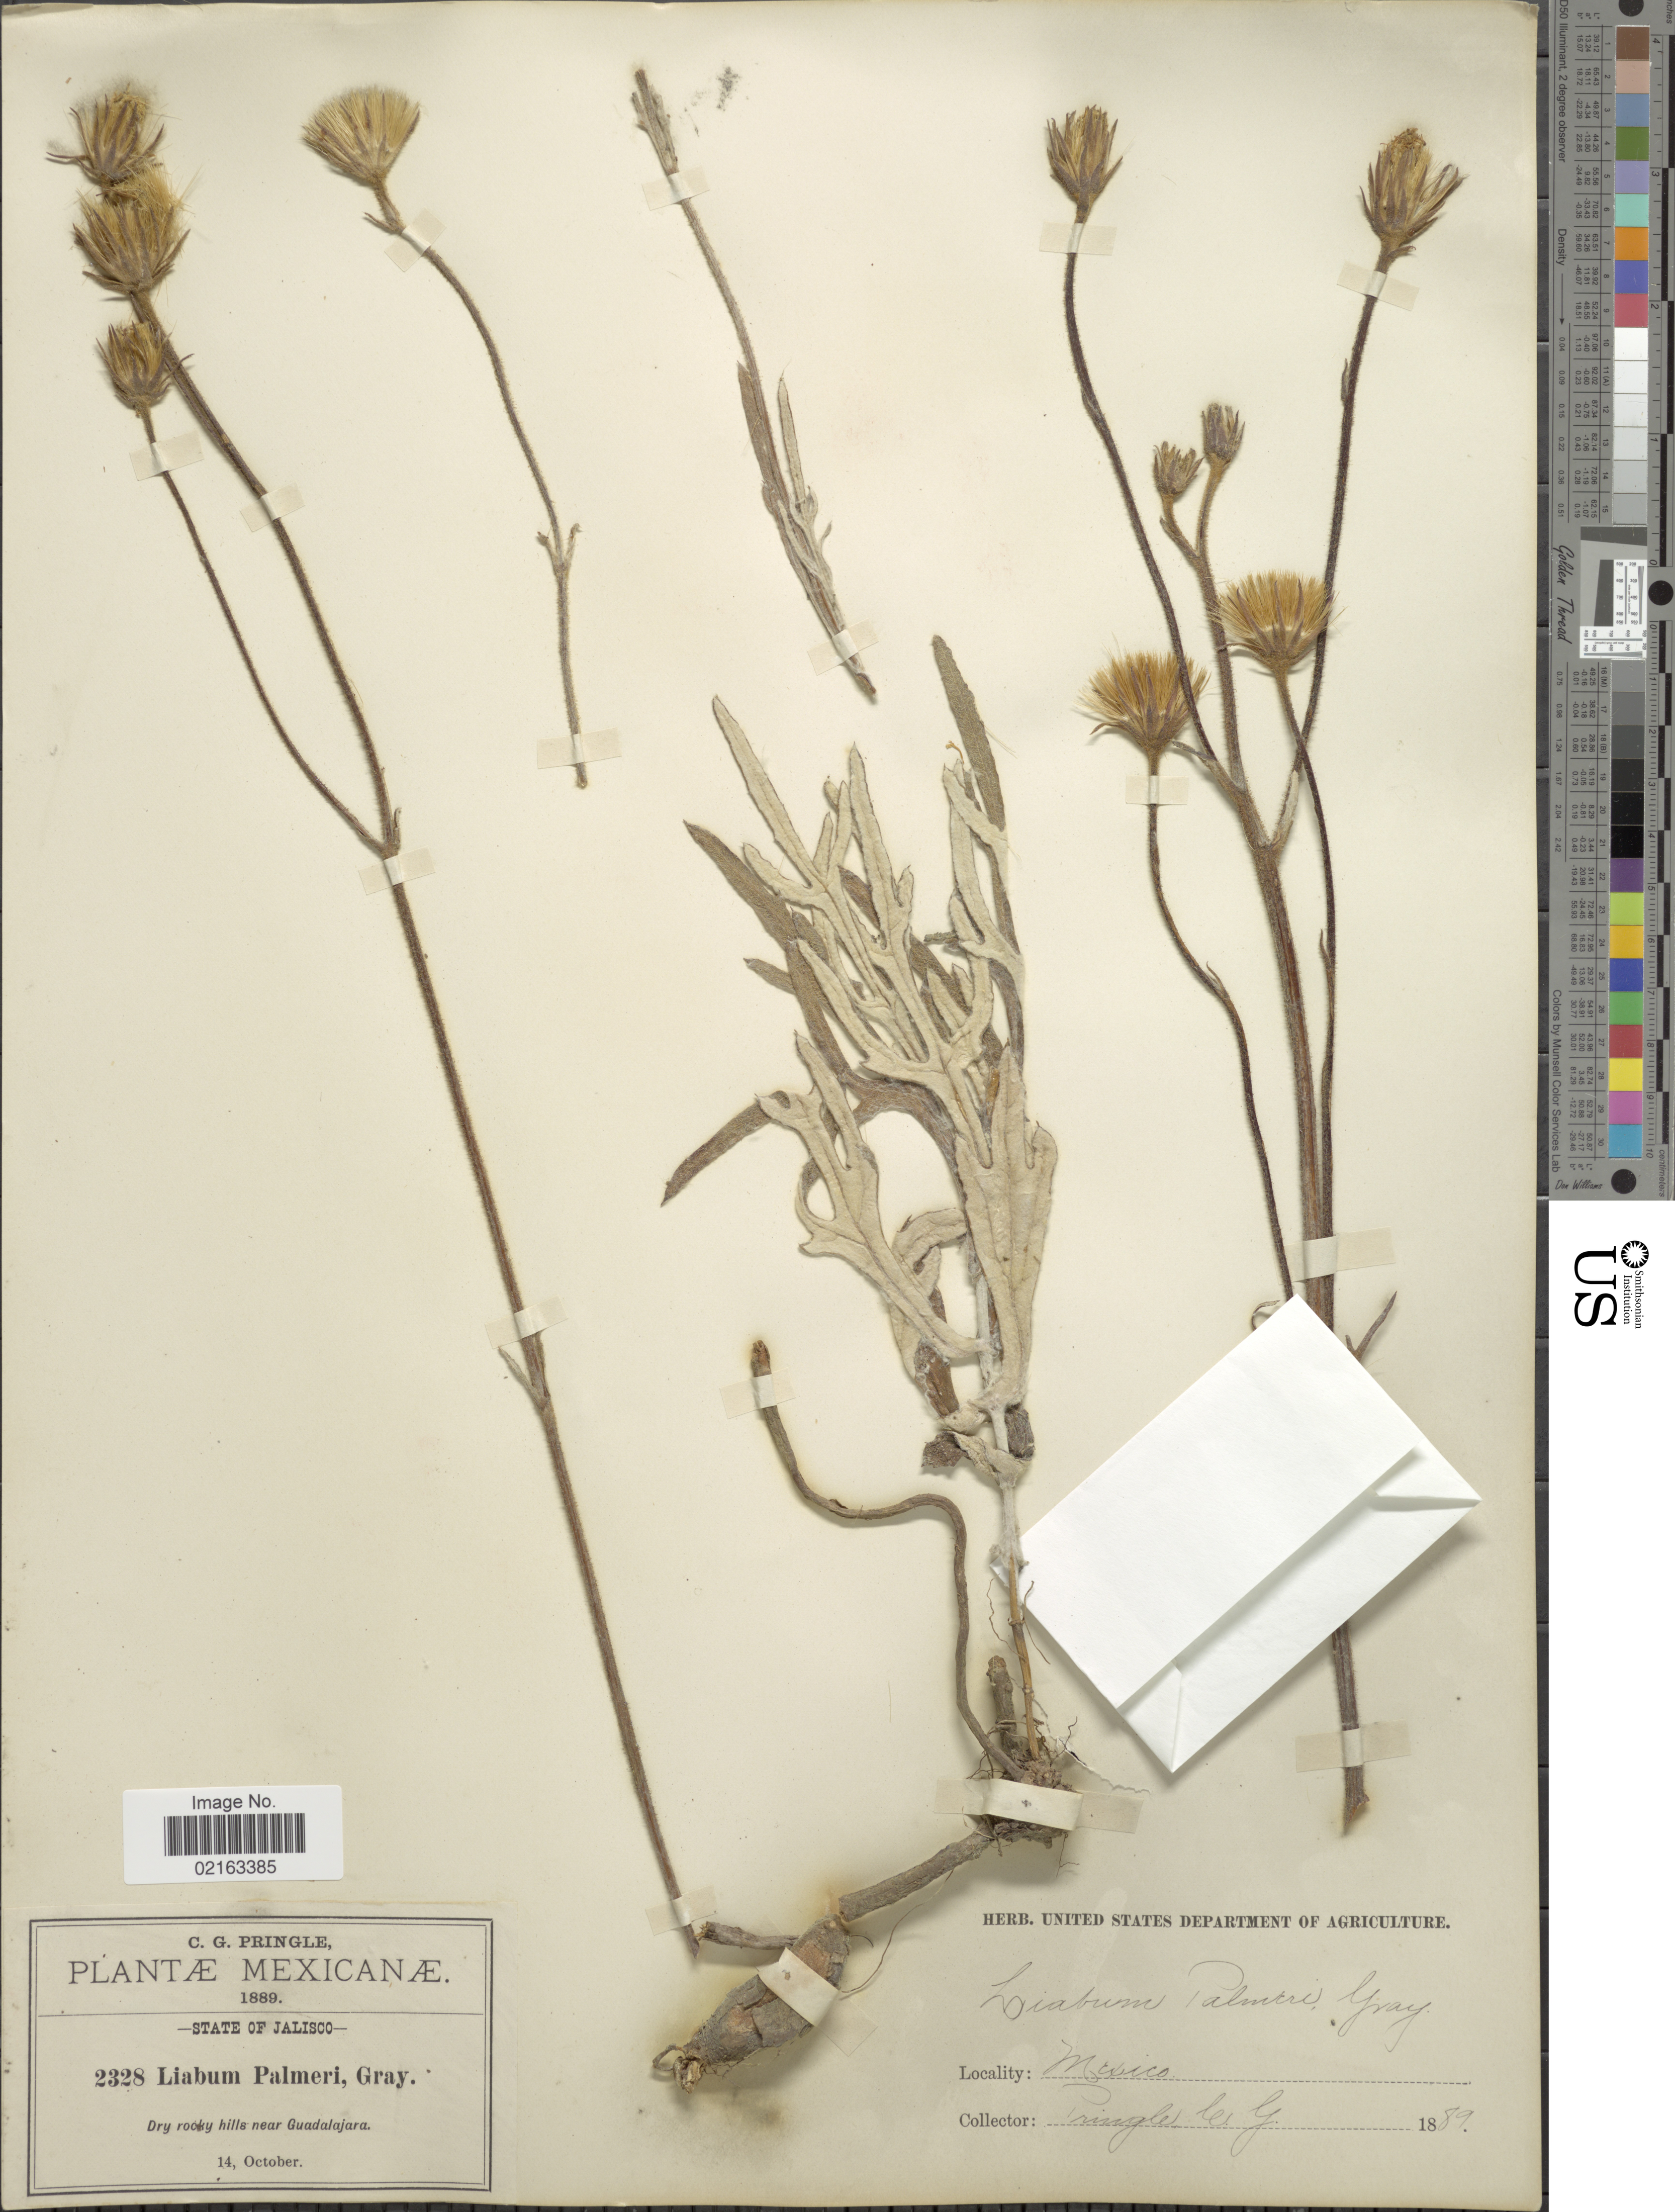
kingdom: Plantae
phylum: Tracheophyta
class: Magnoliopsida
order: Asterales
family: Asteraceae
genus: Sinclairia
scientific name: Sinclairia palmeri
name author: (A. Gray) B.L. Turner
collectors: C. G. Pringle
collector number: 2328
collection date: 1889-10-14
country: Mexico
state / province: Jalisco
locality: State of Jalisco. Dry rocky hills near Guadalajara